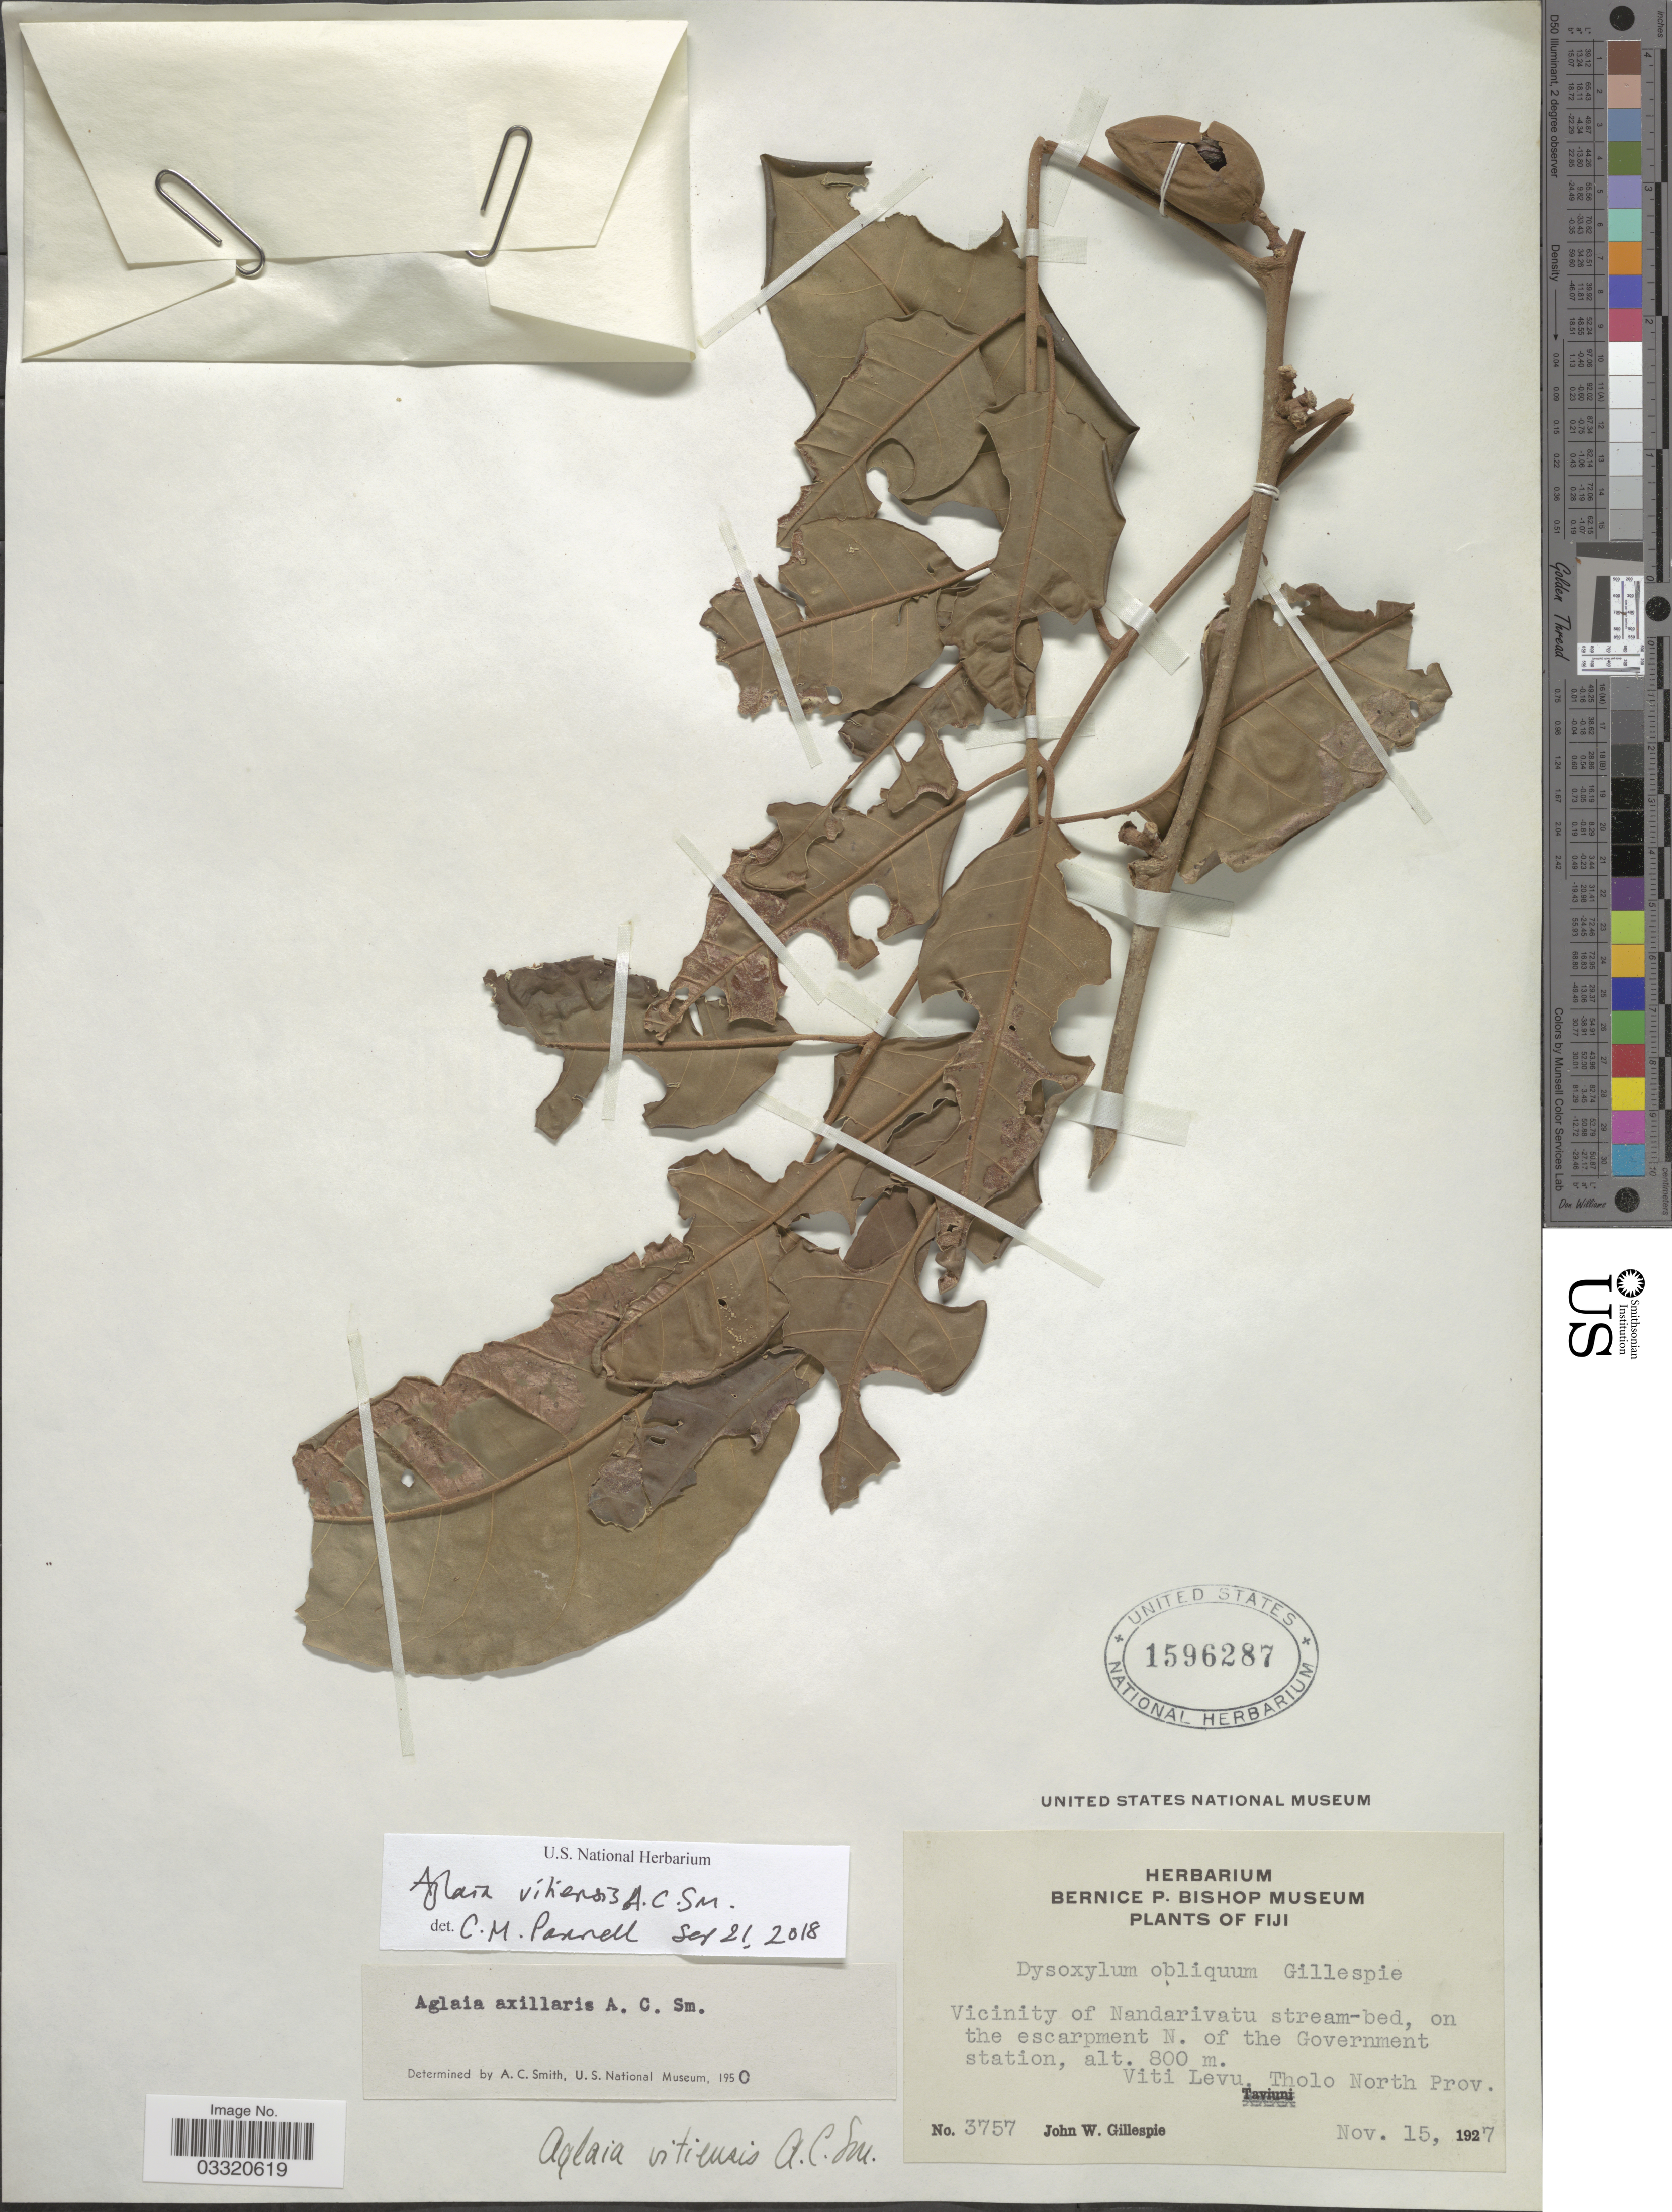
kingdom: Plantae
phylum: Tracheophyta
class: Magnoliopsida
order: Sapindales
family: Meliaceae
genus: Aglaia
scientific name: Aglaia vitiensis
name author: A.C. Sm.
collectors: J. W. Gillespie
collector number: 3757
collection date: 1927-11-15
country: Fiji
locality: Vicinity of Nandarivatu stream-bed, on the escarpment N. of the Government station. Viti Levu, Tholo North Prov.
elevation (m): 800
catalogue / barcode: US 1596287